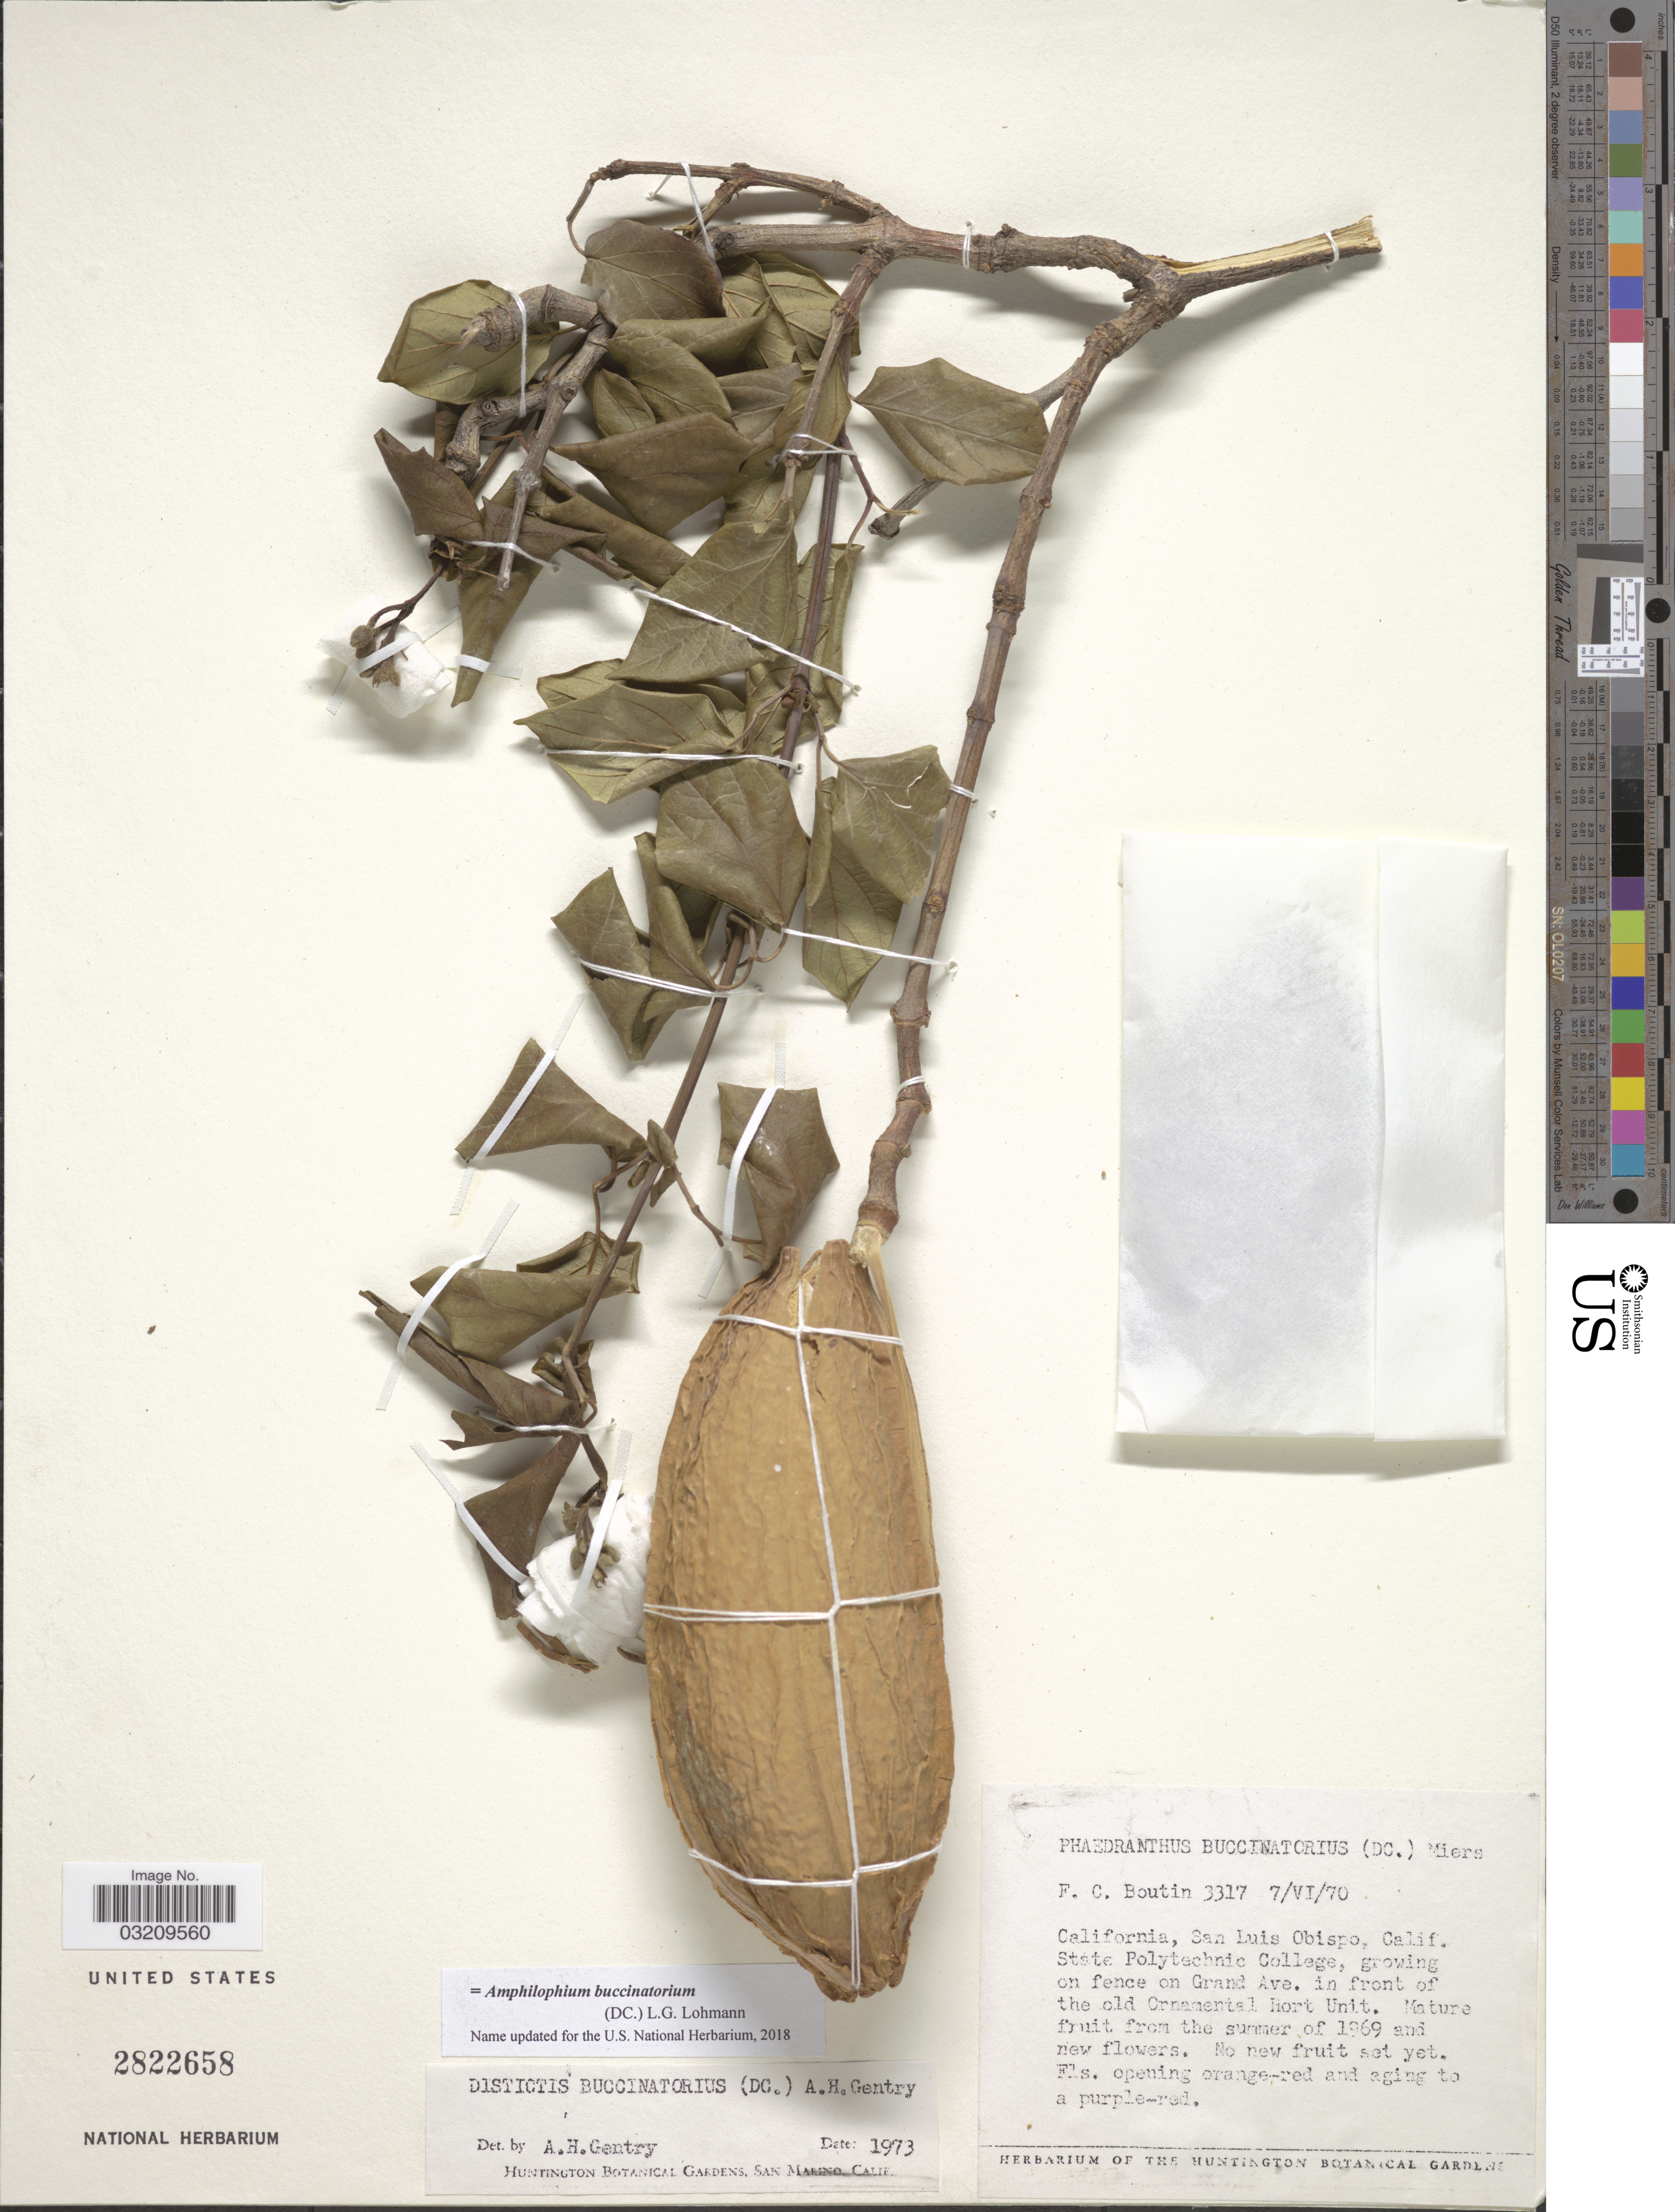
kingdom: Plantae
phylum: Tracheophyta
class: Magnoliopsida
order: Lamiales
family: Bignoniaceae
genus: Amphilophium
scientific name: Amphilophium buccinatorium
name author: (DC.) L.G. Lohmann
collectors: F. Boutin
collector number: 3317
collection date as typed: Transcribed d/m/y: 7/6/70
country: United States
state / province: California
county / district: San Luis Obispo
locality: San Luis Obispo, Calif. State Polytechnic College, growing on fence on Grand Ave. in front of the old Ornamental Hort Unit.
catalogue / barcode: US 2822658